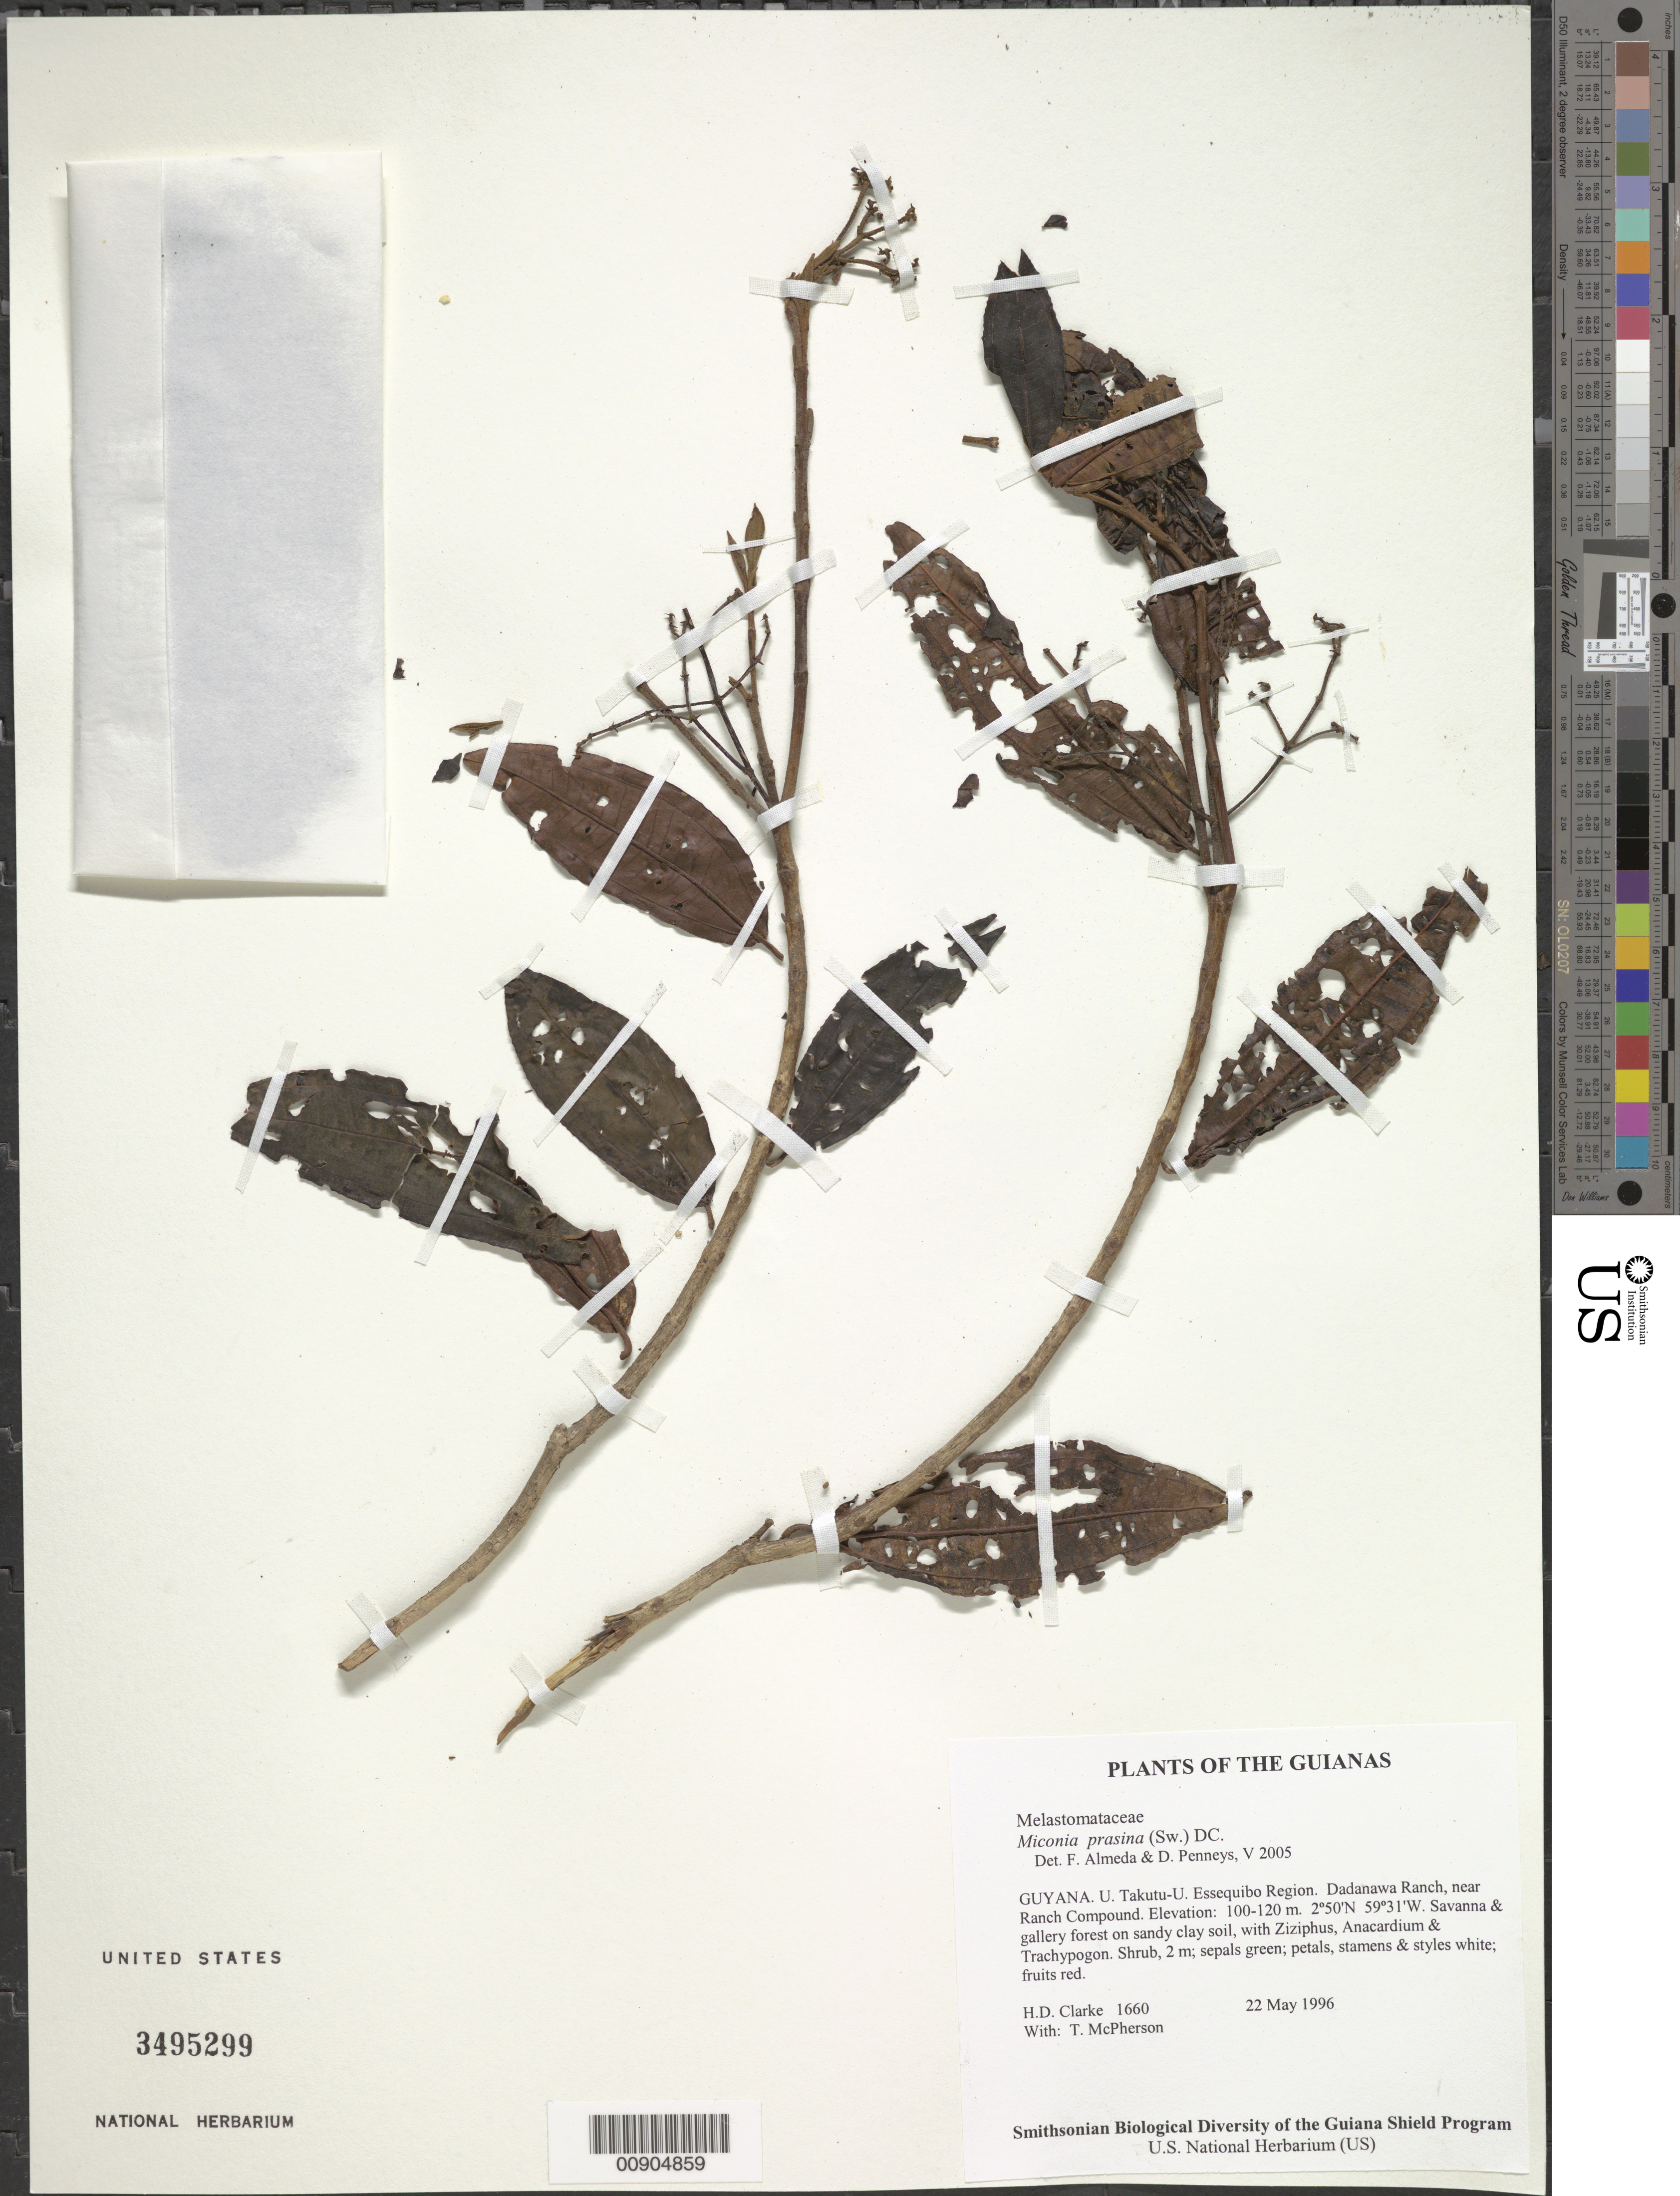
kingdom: Plantae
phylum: Tracheophyta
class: Magnoliopsida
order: Myrtales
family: Melastomataceae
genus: Miconia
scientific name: Miconia prasina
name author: (Sw.) DC.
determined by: Almeda, F.; Penneys, D. S.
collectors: H. D. Clarke & T. McPherson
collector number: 1660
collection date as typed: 22 May 1996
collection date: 1996-05-22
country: Guyana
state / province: U. Takutu-U. Essequibo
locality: Dadanawa Ranch, near Ranch Compound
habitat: Savanna & gallery forest on sandy clay soil, with Ziziphus, Anacardium & Trachypogon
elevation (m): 100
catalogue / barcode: US 3495299